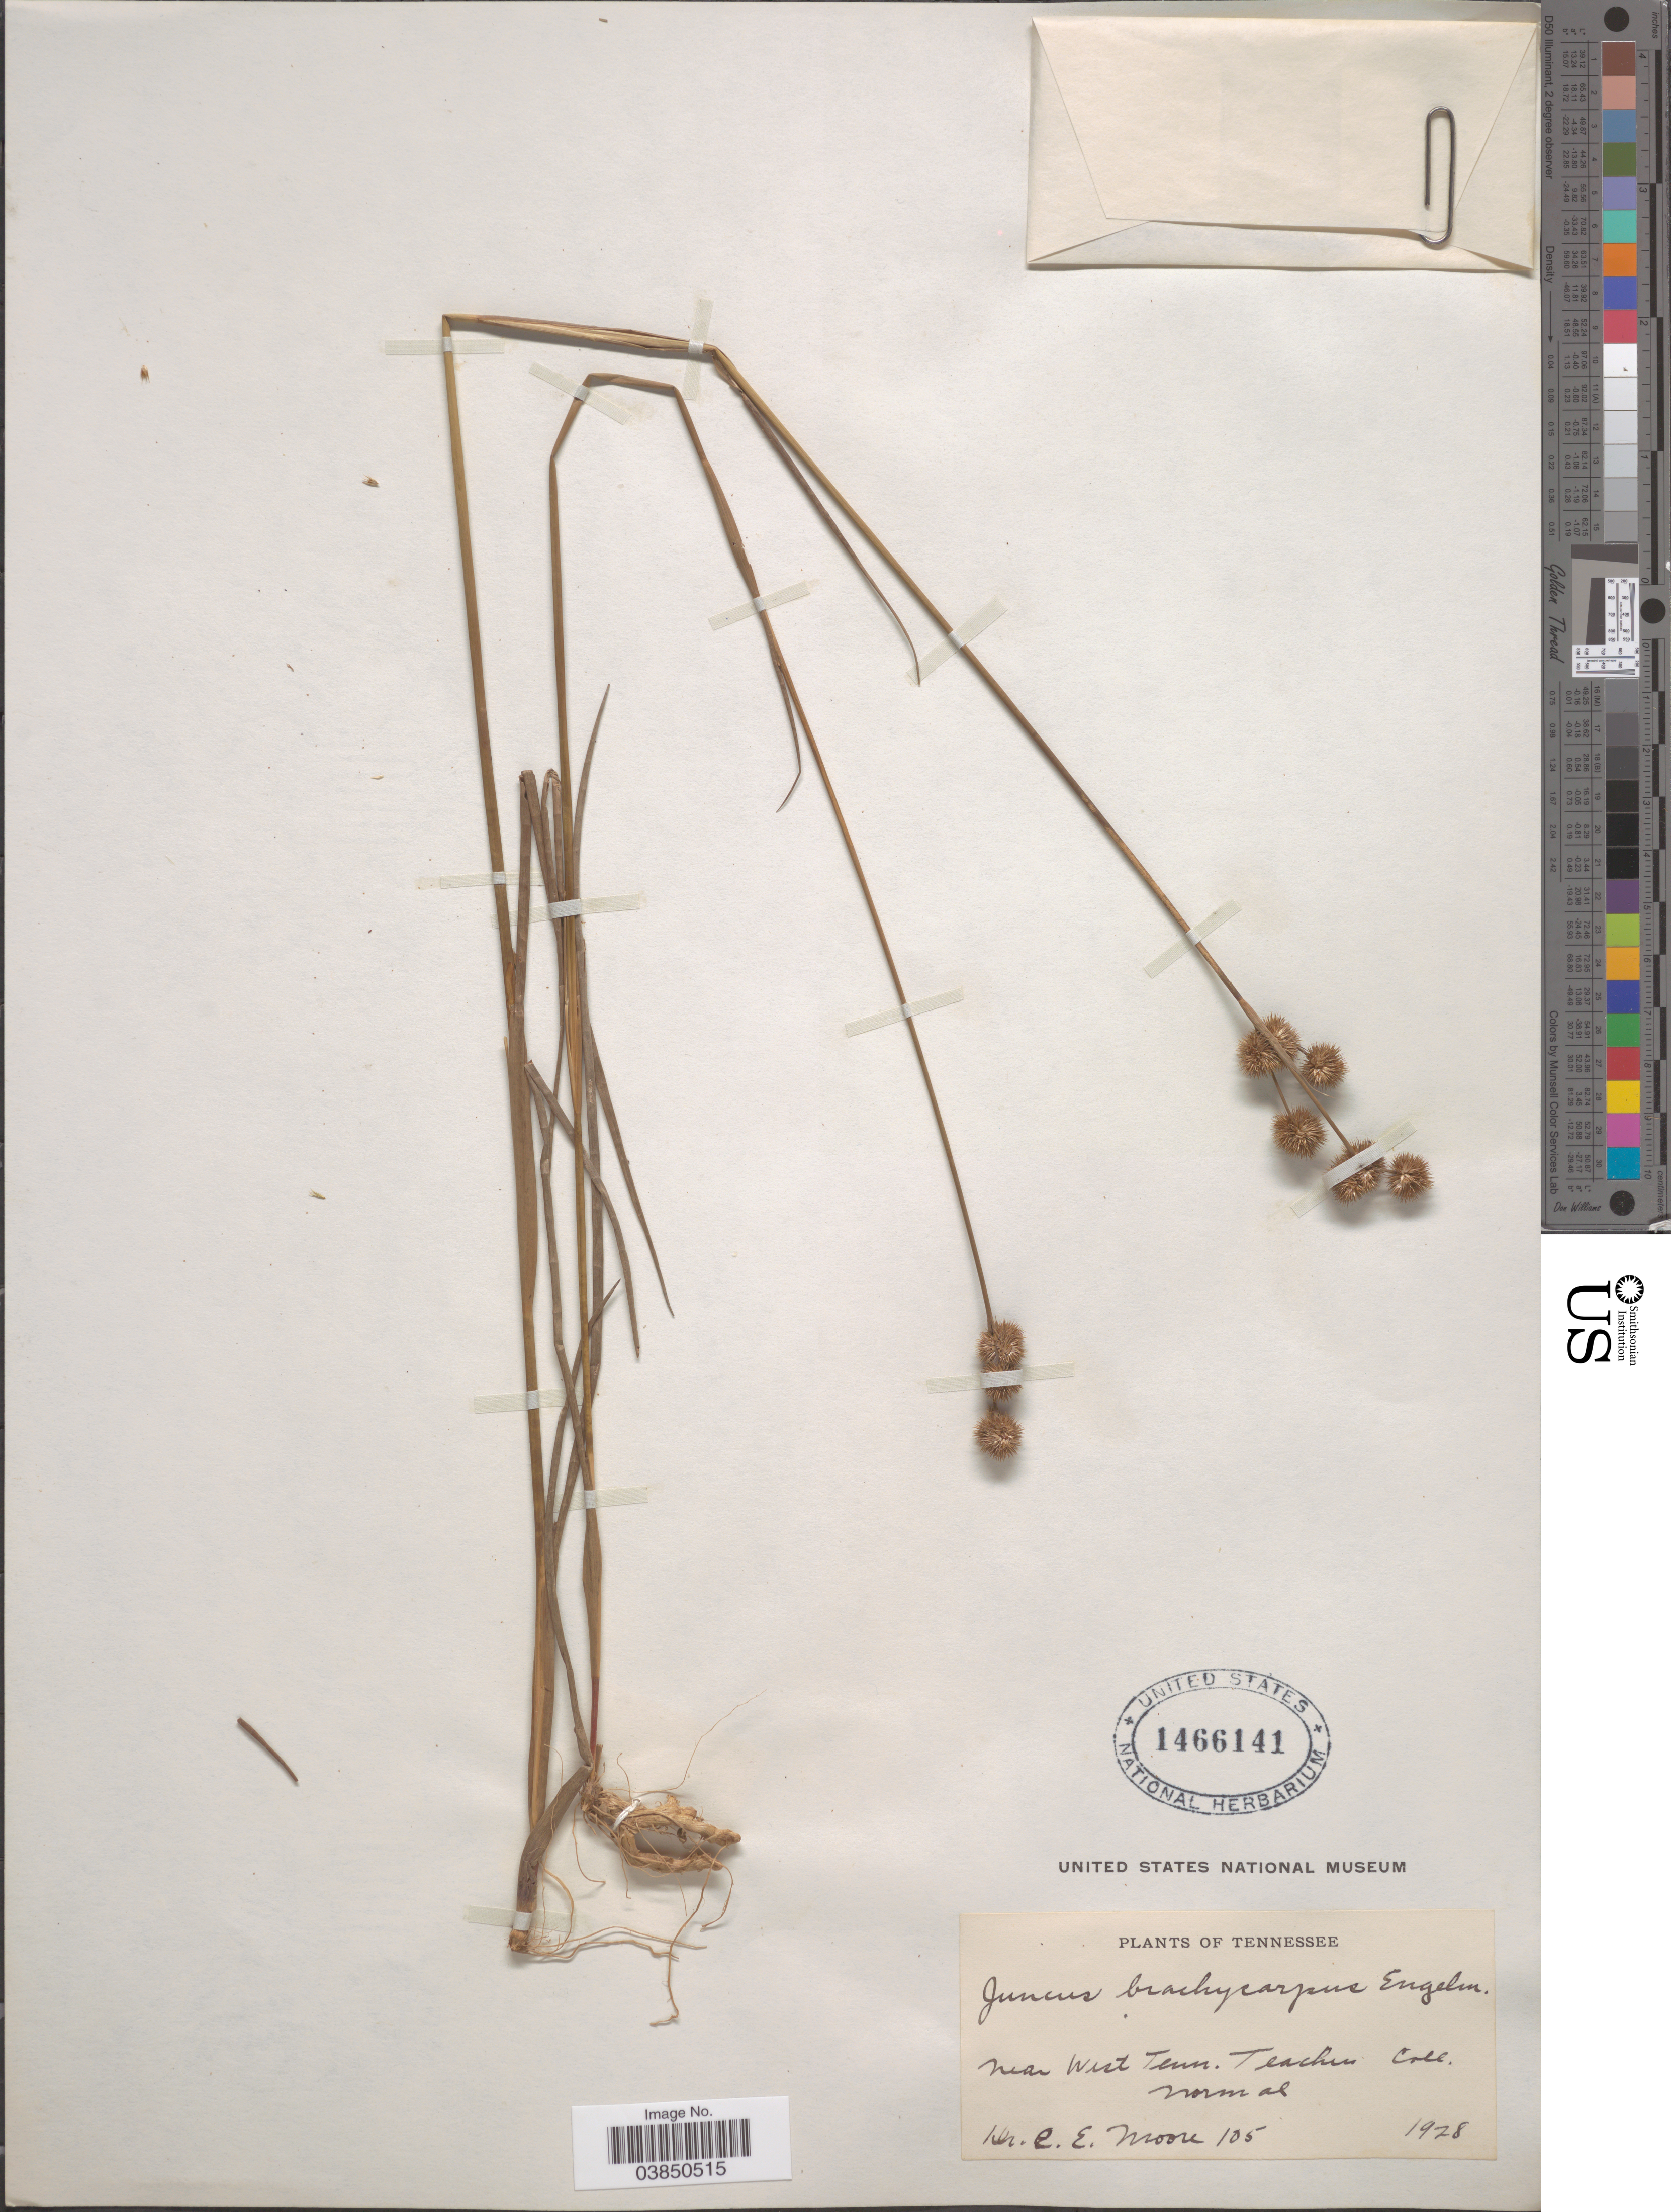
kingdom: Plantae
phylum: Tracheophyta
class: Liliopsida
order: Poales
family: Juncaceae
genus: Juncus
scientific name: Juncus brachycarpus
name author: Engelm.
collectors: C. Moon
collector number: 105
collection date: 1928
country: United States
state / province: Tennessee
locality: Near West Tenn. Teachers Coll. Normal.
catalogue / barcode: US 1466141